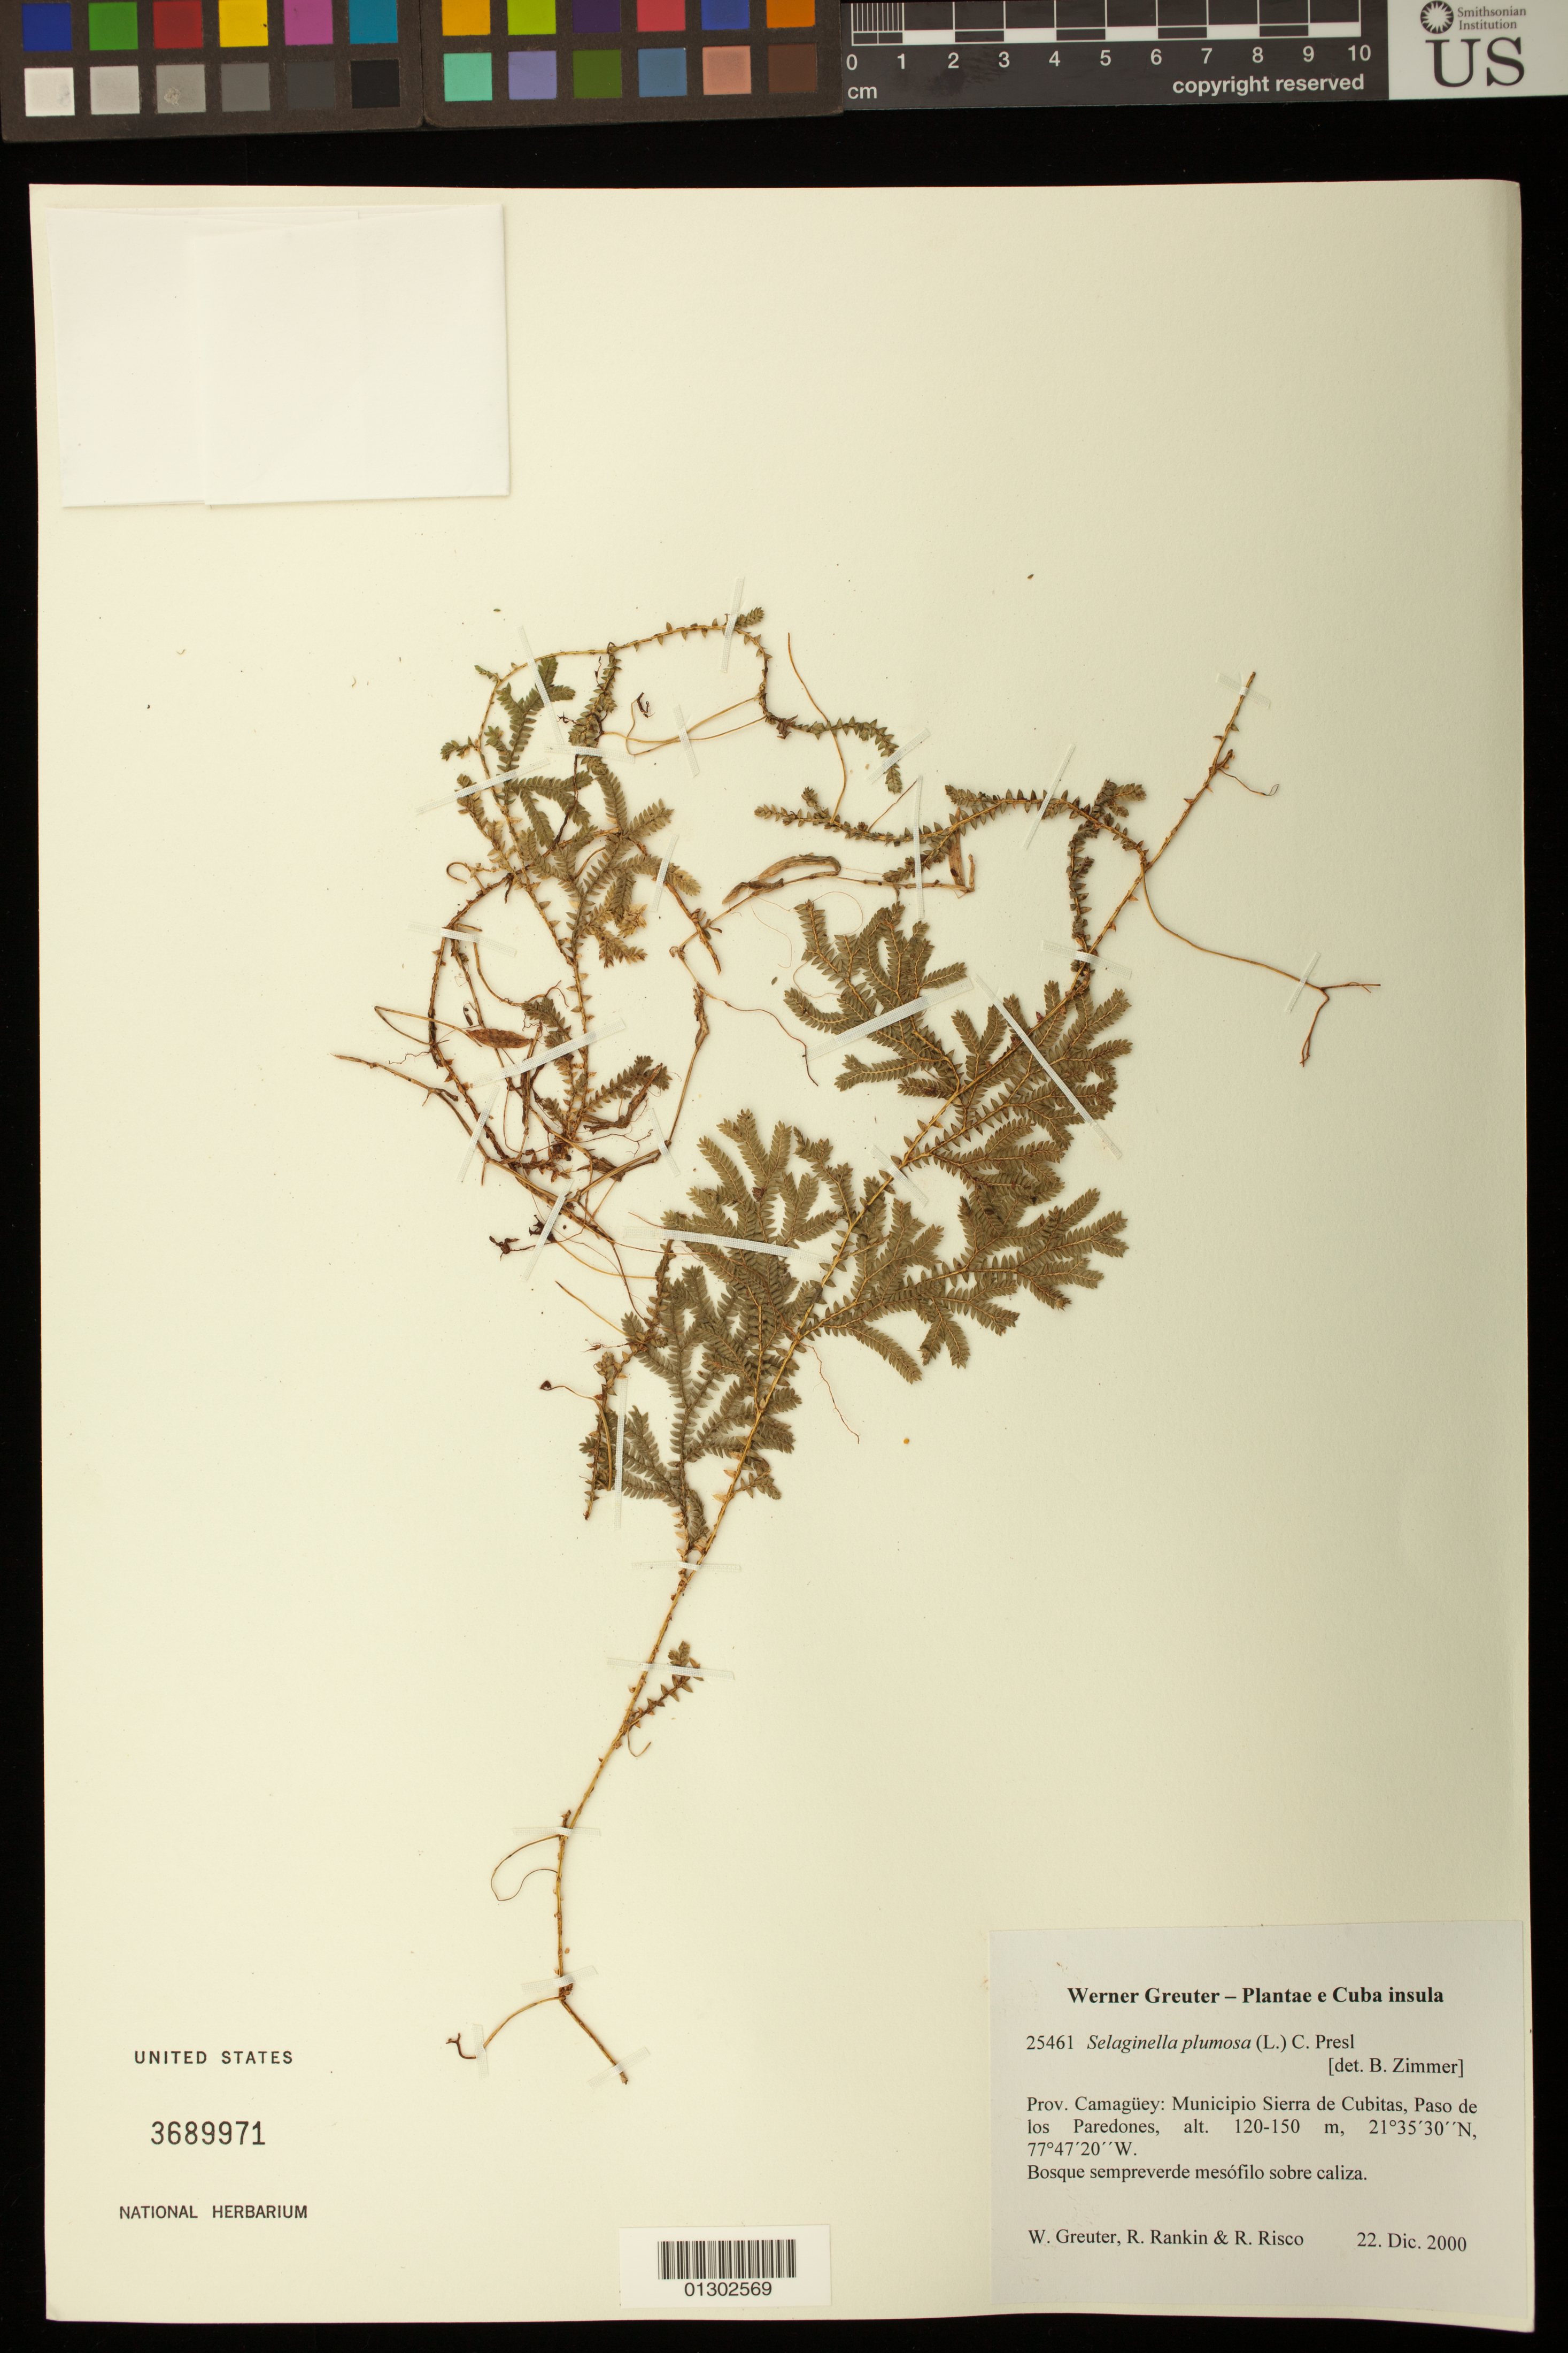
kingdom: Plantae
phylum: Tracheophyta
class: Lycopodiopsida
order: Selaginellales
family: Selaginellaceae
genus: Selaginella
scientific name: Selaginella plumosa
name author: (L.) C. Presl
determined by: Zimmer, B.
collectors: W. R. Greuter, R. Rankin Rodriguez & R. Risco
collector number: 25461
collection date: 2000-12-22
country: Cuba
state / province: Camagüey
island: Cuba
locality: Municipio Sierra de Cubitas, Paso de los Paredones.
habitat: Bosque sempreverde mesófilo sobre caliza. En los paredones de roca caliza.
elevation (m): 120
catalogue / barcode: US 3689971